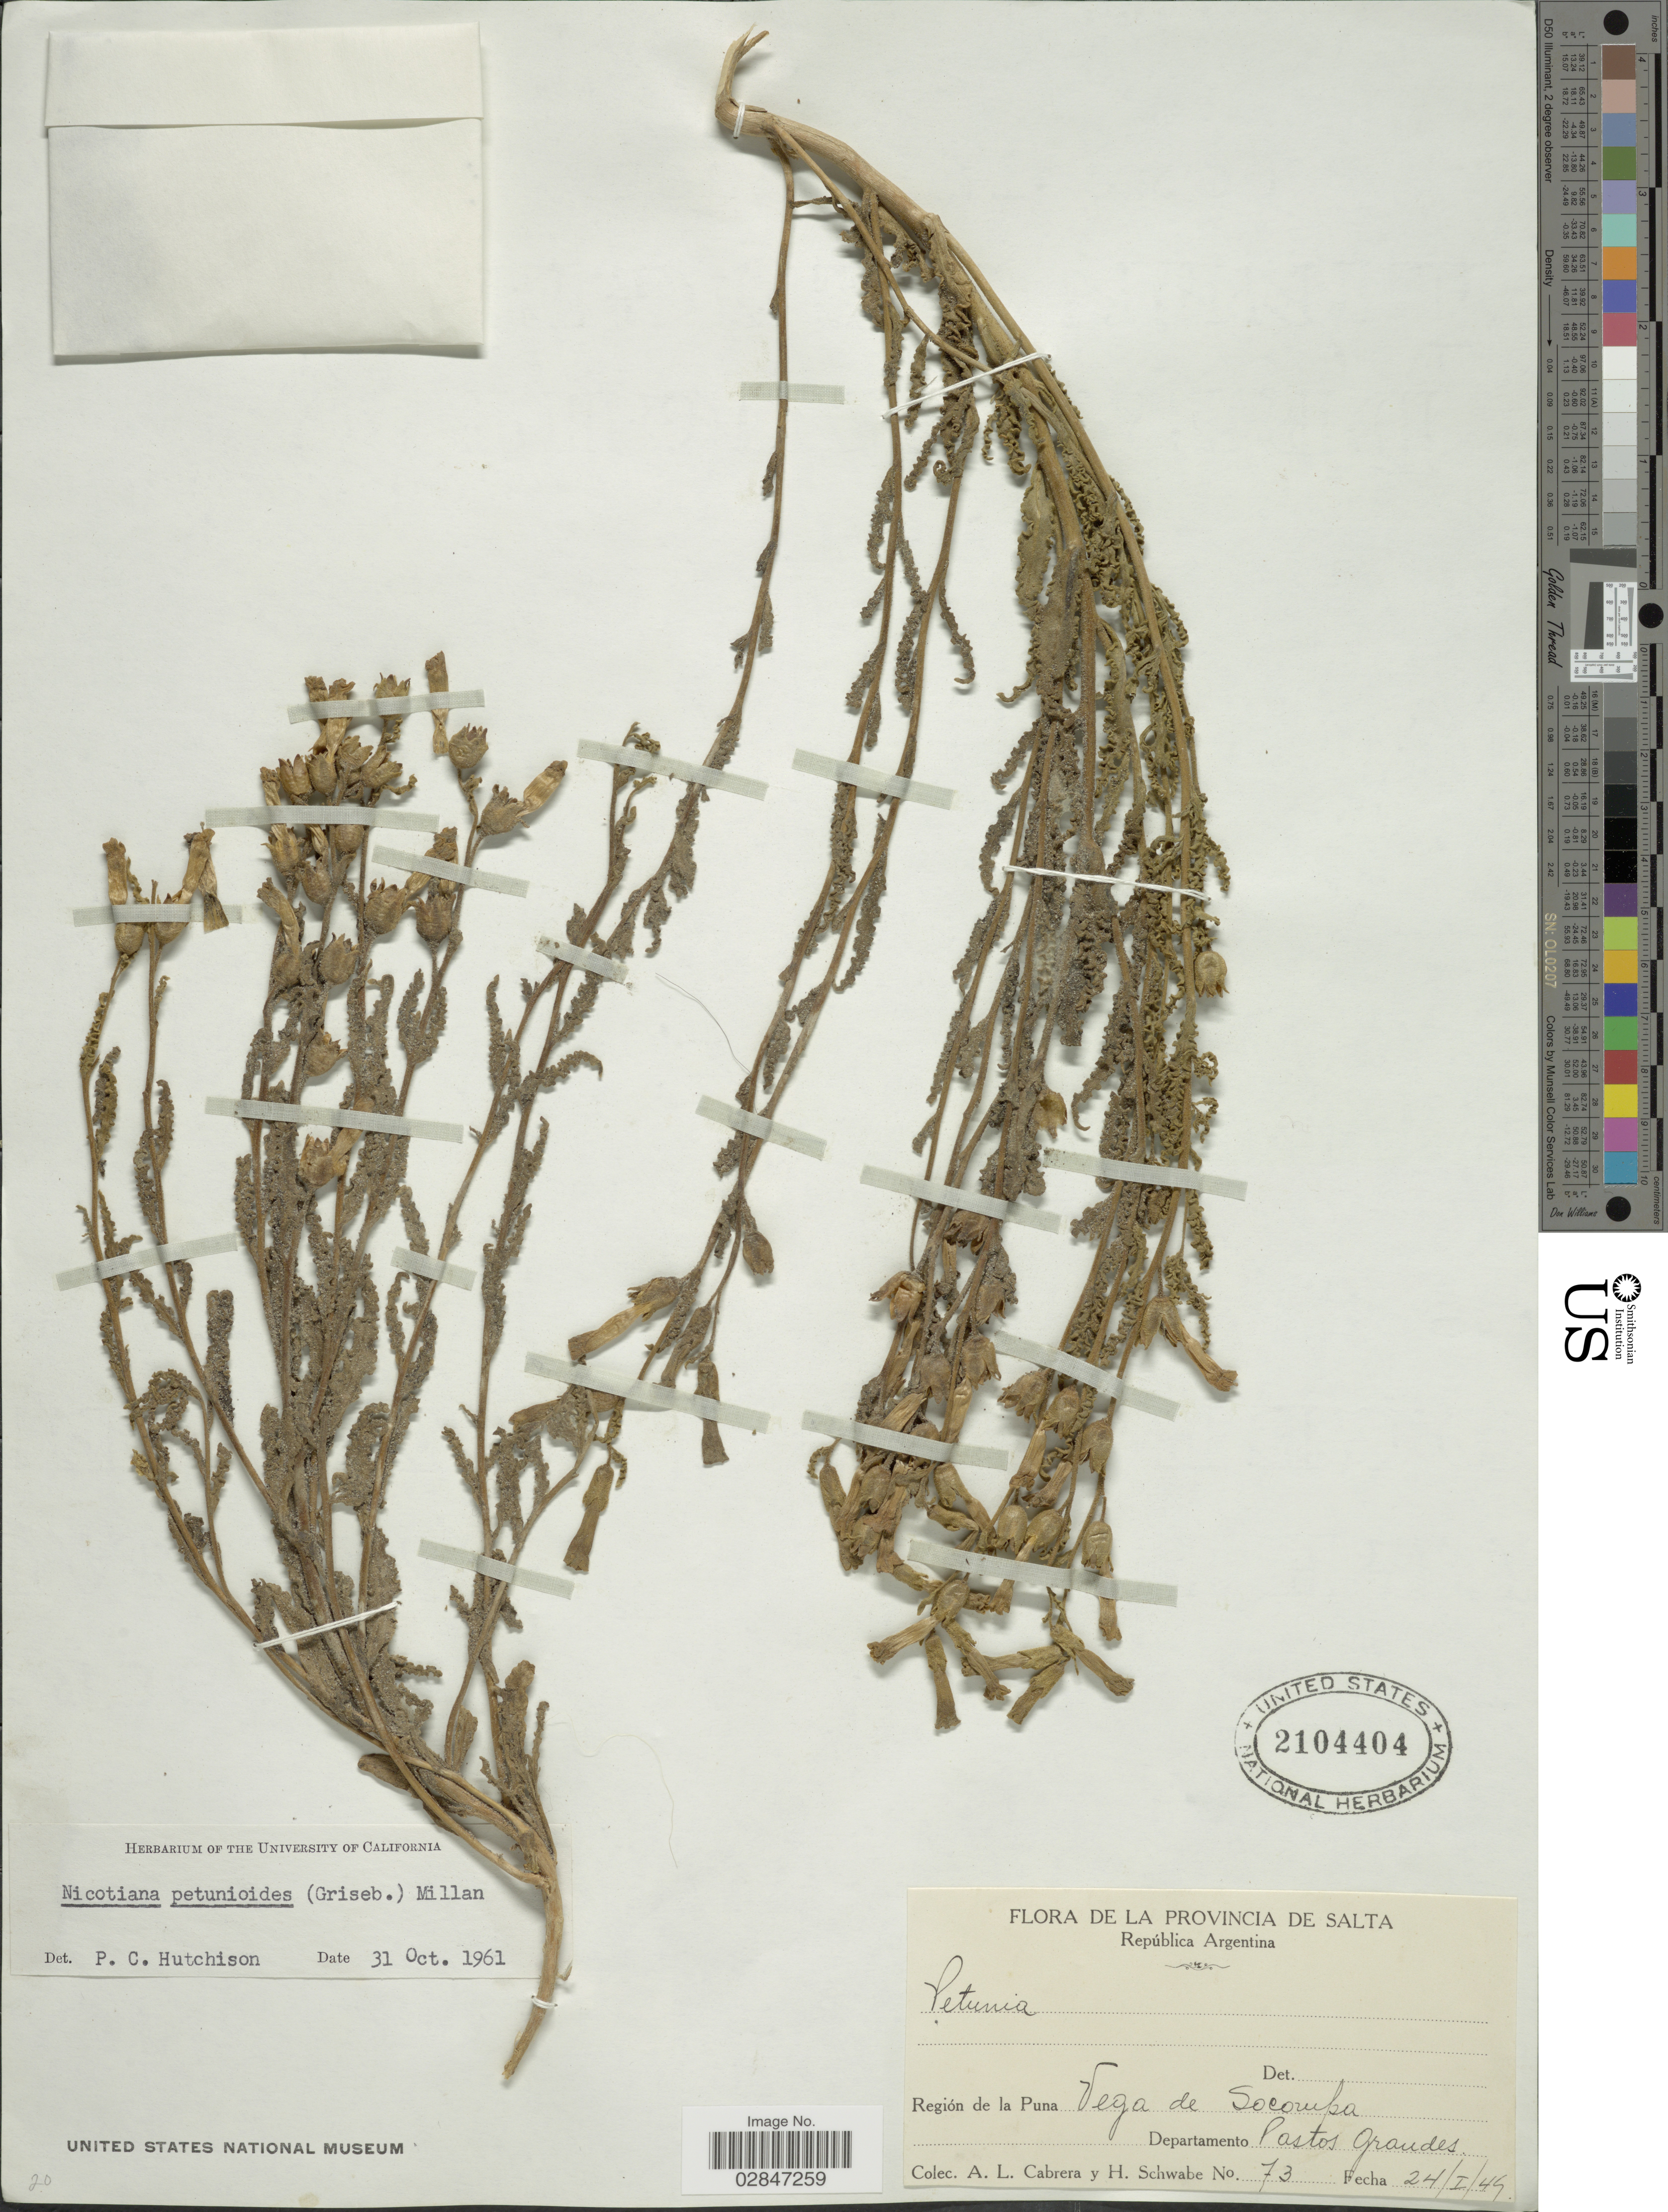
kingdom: Plantae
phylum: Tracheophyta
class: Magnoliopsida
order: Solanales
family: Solanaceae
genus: Nicotiana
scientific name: Nicotiana petunioides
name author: (Griseb.) Millán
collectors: A. L. Cabrera & H. Schwabe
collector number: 73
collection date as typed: Transcribed d/m/y: 24/1/44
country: Argentina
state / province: Salta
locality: La Provincia De Salta, Región de la Puna, Vega de Socompa, Departamento Pastos Grandes.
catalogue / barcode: US 2104404